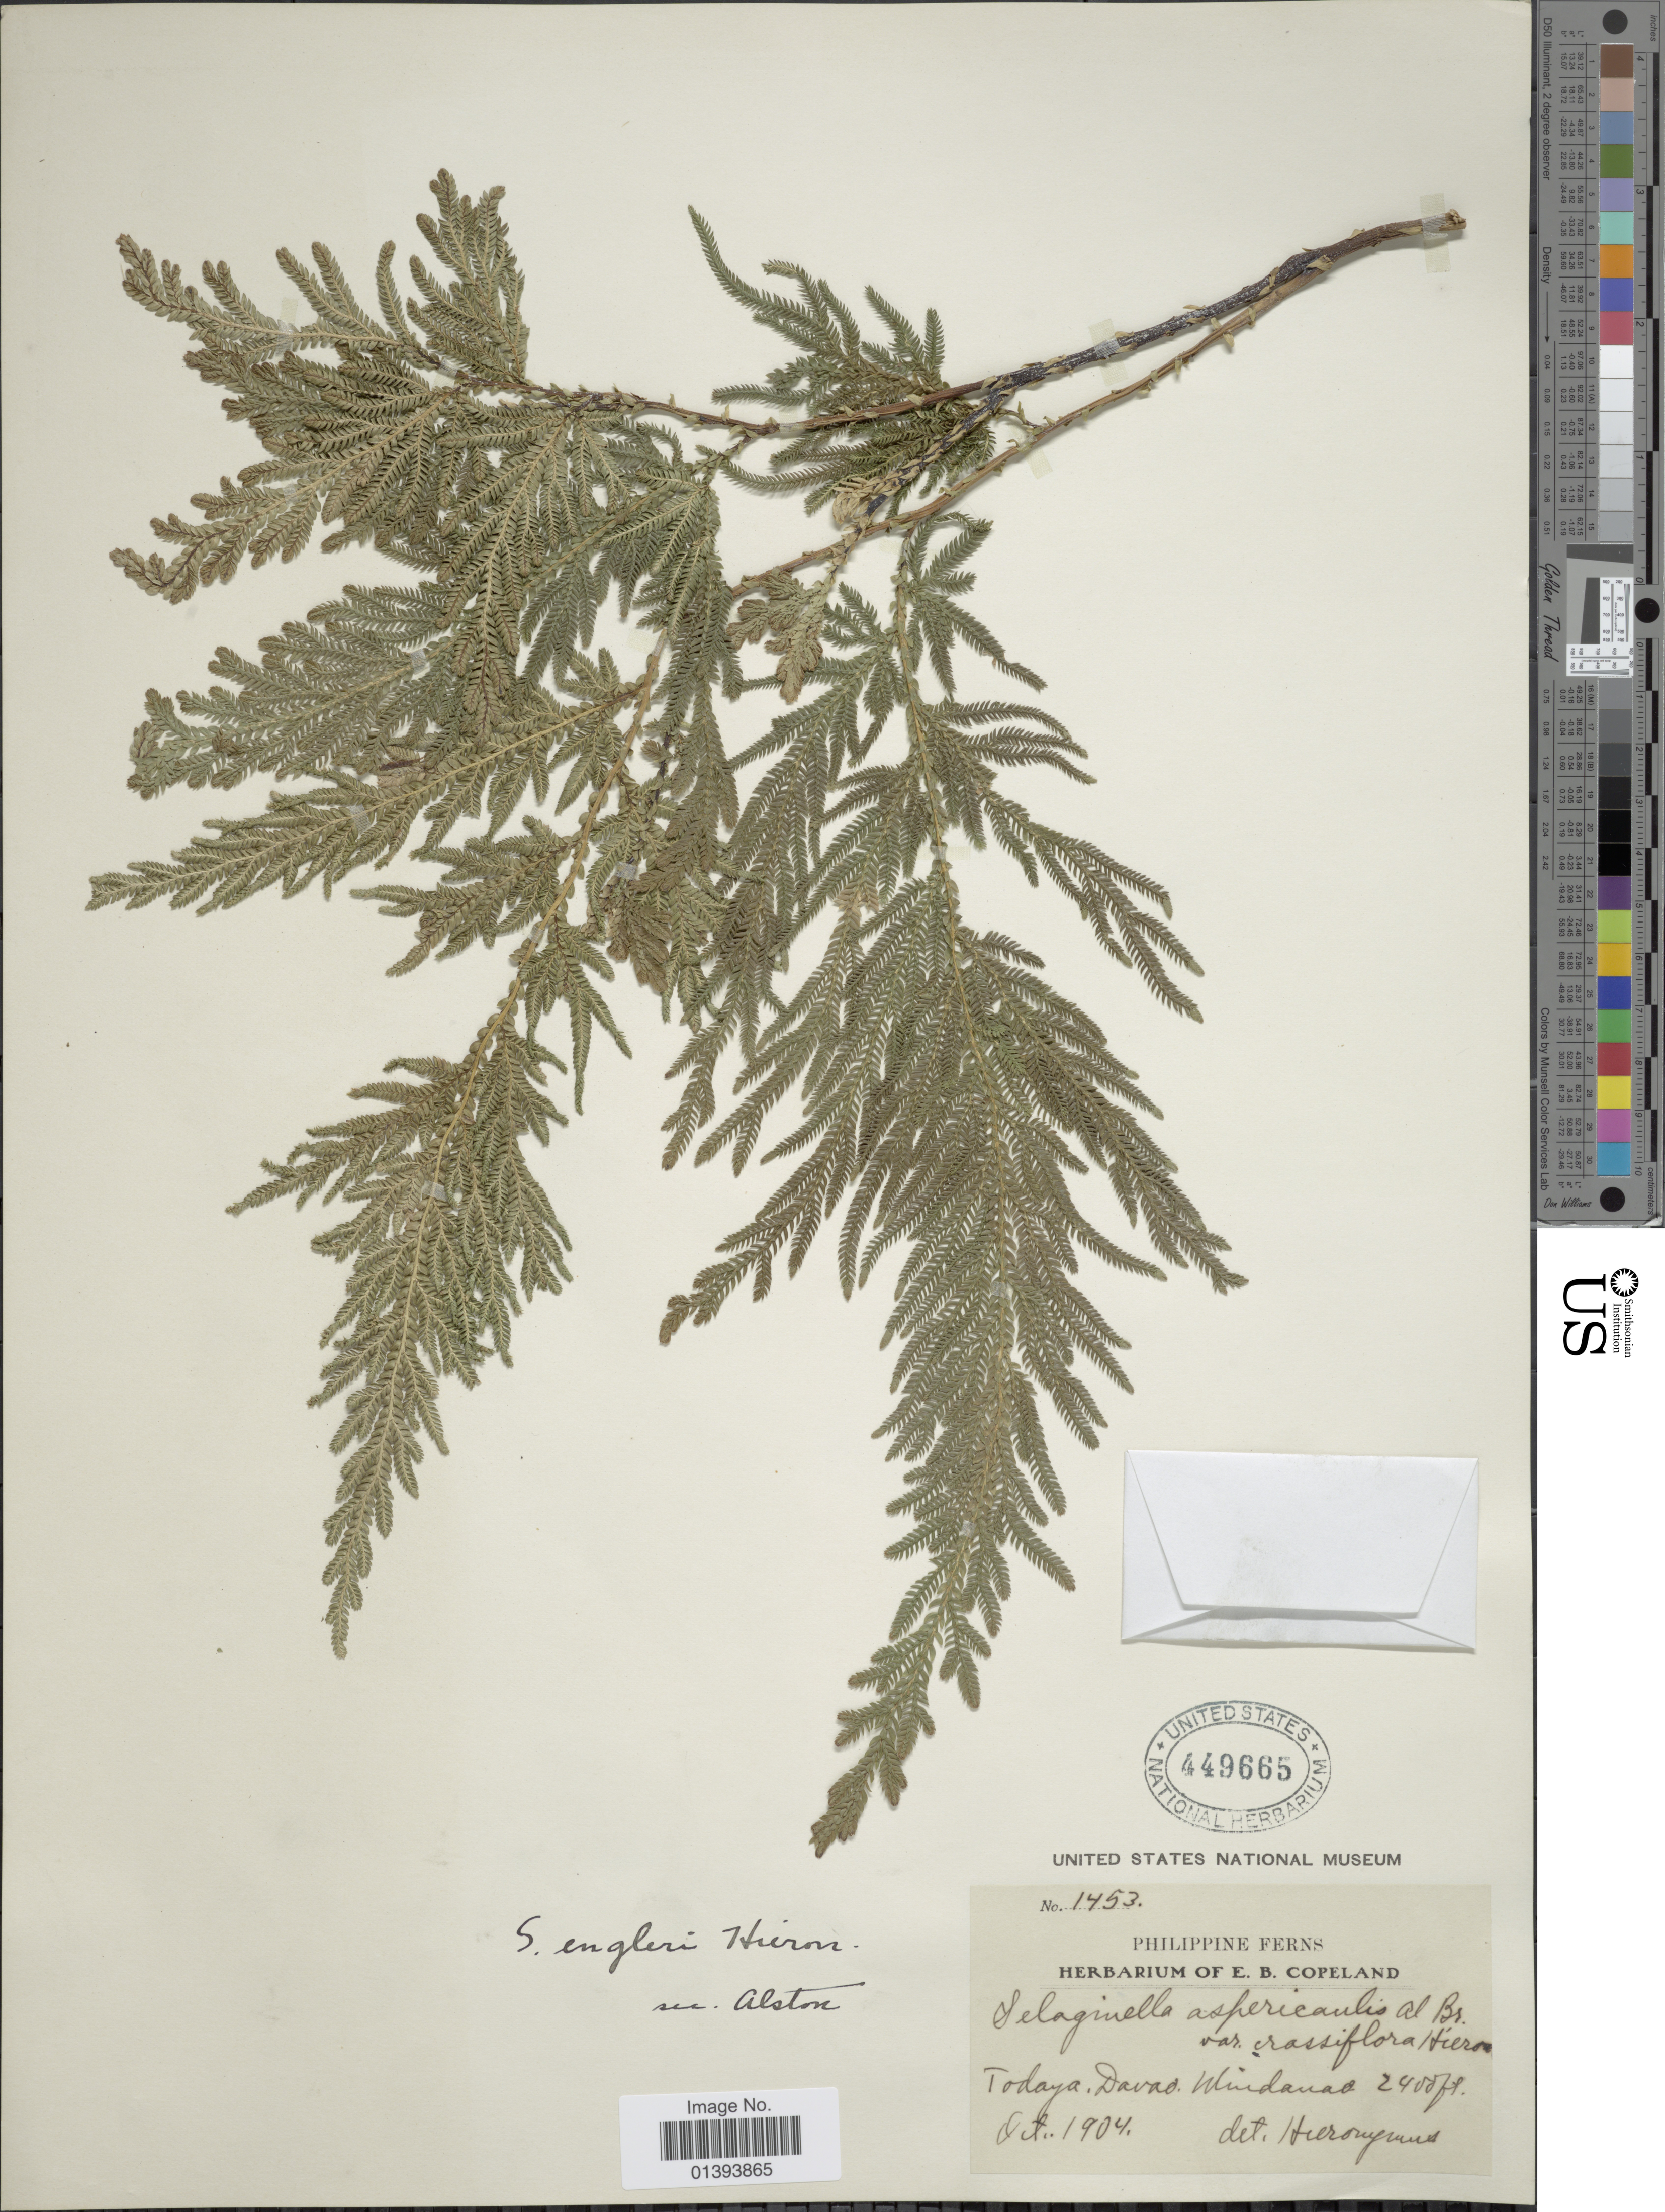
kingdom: Plantae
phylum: Tracheophyta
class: Lycopodiopsida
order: Selaginellales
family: Selaginellaceae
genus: Selaginella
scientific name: Selaginella engleri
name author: Hieron.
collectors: ex herb. E. B. Copeland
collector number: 1453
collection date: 1904-10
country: Philippines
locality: Todaya, Davao Mindanao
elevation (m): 732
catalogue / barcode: US 449665